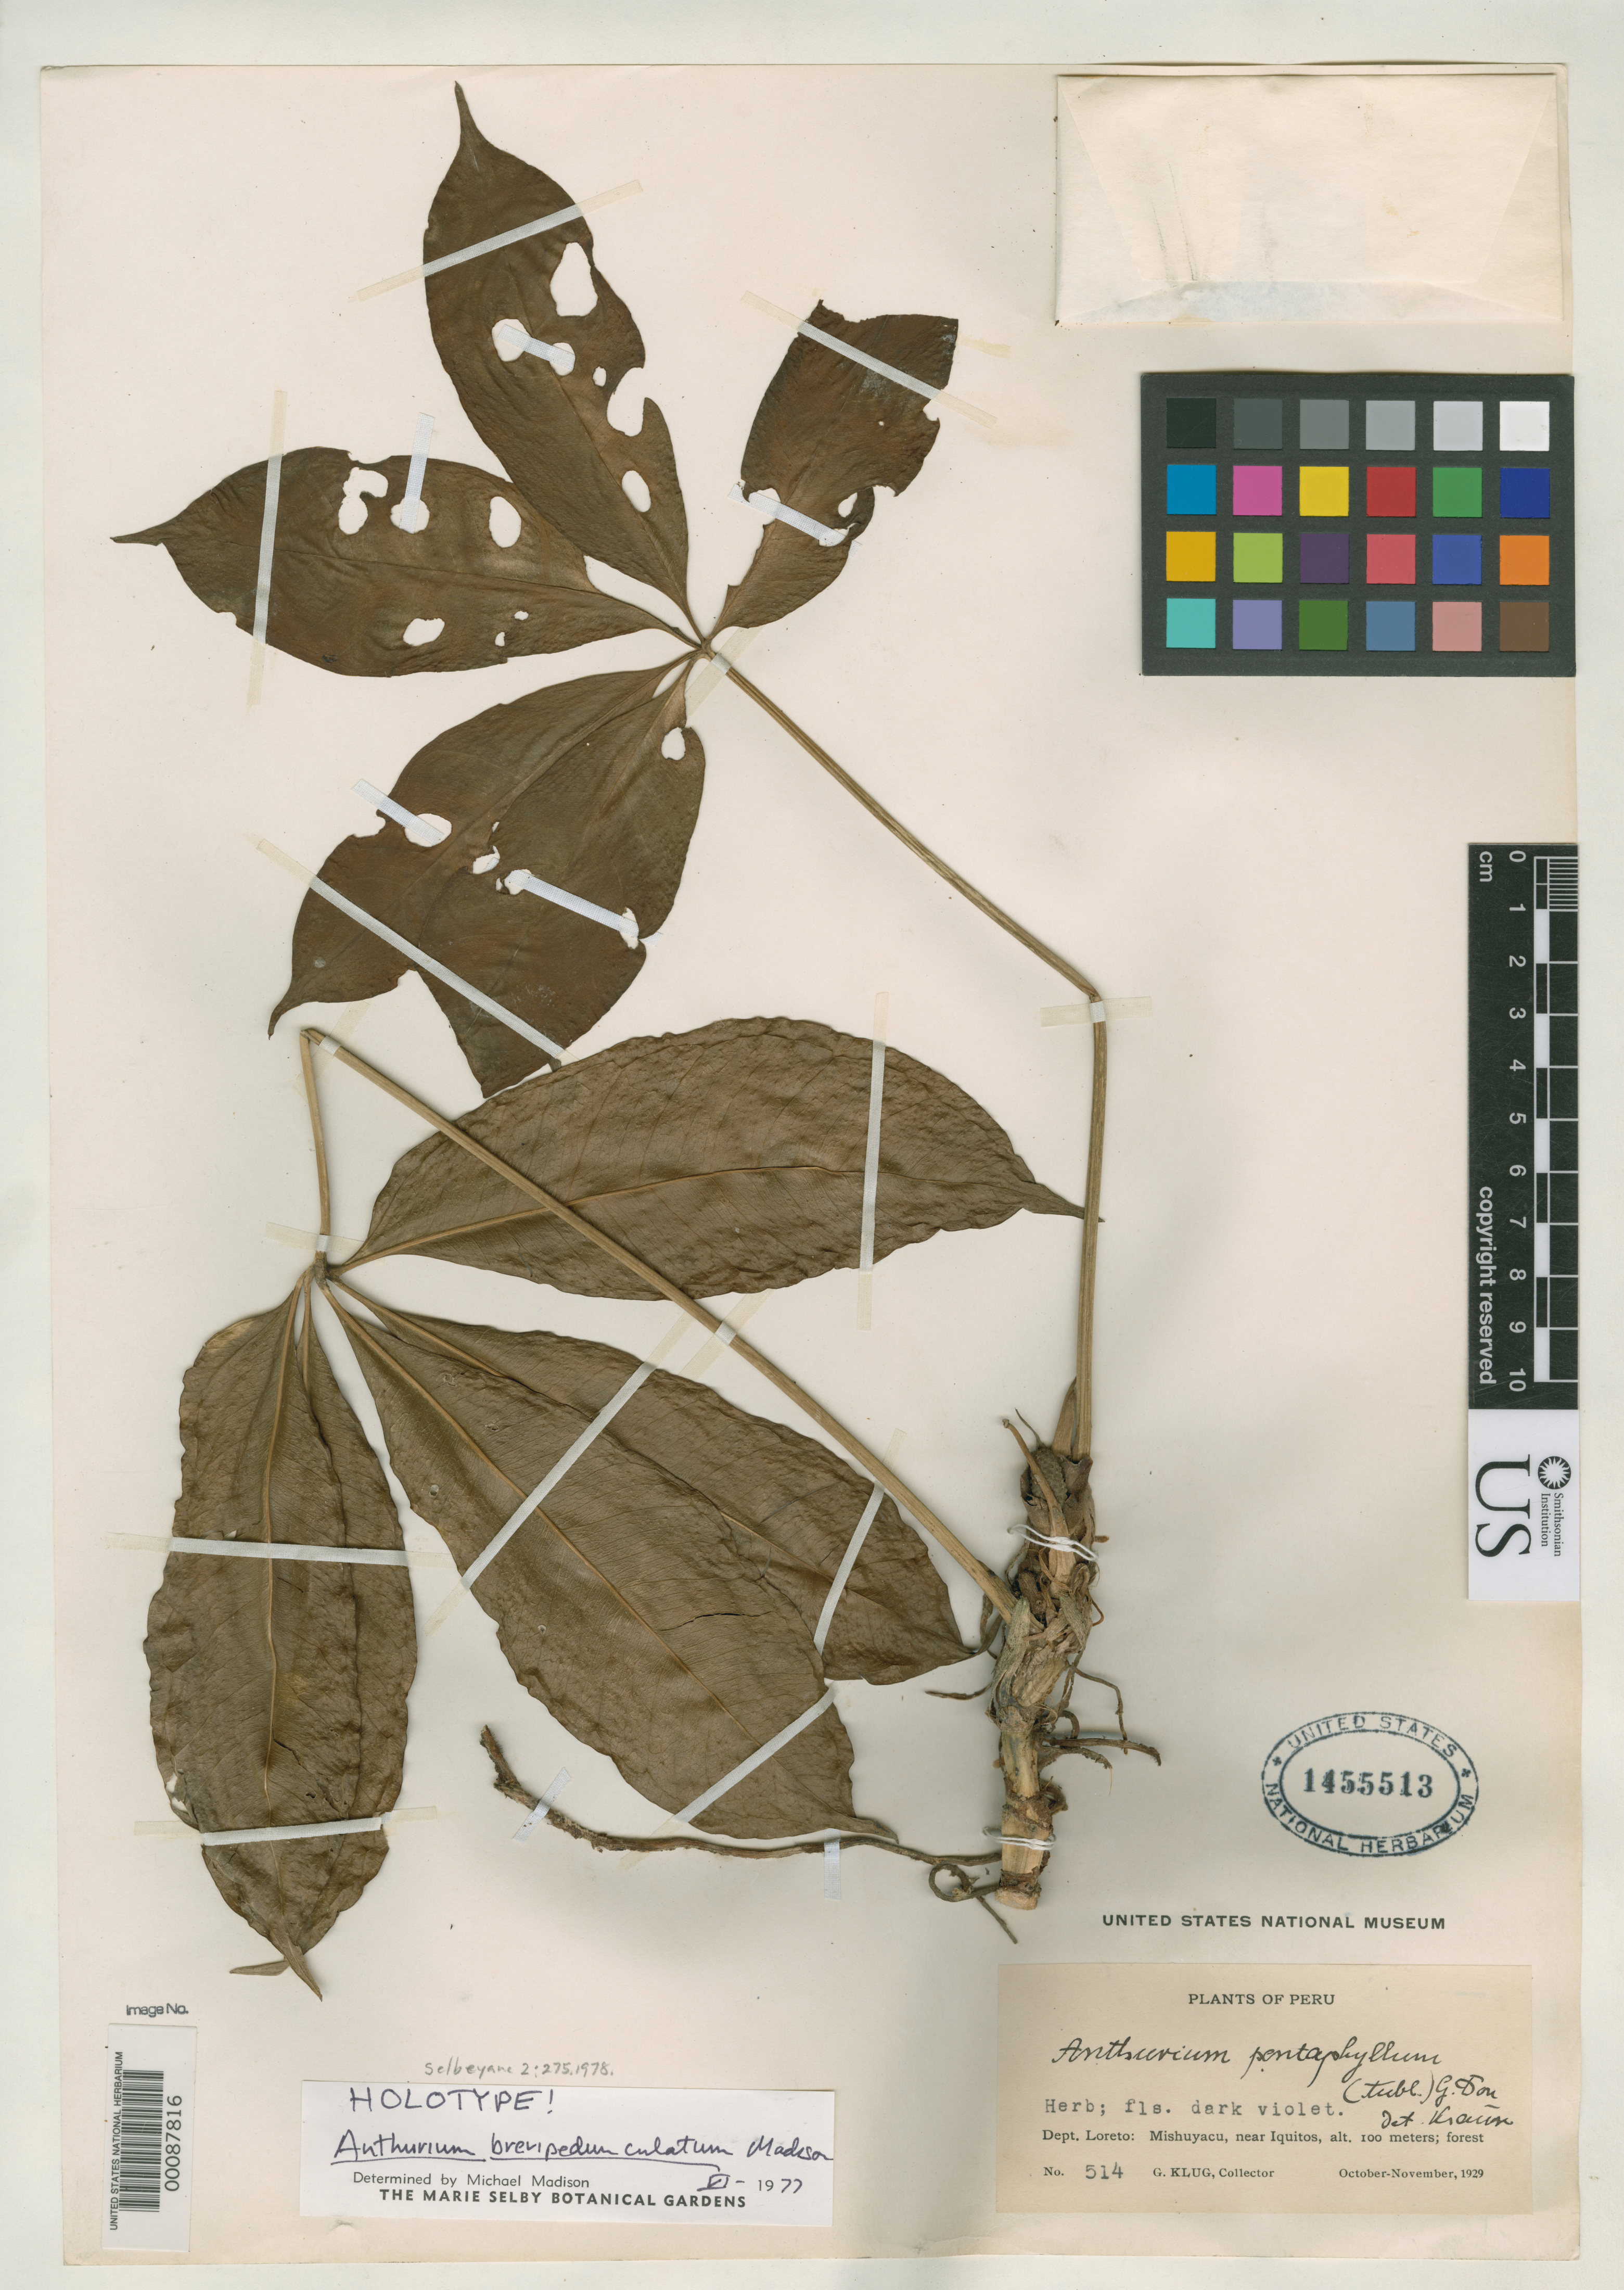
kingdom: Plantae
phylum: Tracheophyta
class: Liliopsida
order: Alismatales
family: Araceae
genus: Anthurium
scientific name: Anthurium brevipedunculatum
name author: Madison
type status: Holotype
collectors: G. Klug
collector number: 514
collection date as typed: Oct 1929 to -- Nov 1929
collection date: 1929-10/1929-11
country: Peru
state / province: Loreto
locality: Mishuyacu, near Iquitos.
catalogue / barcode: US 1455513